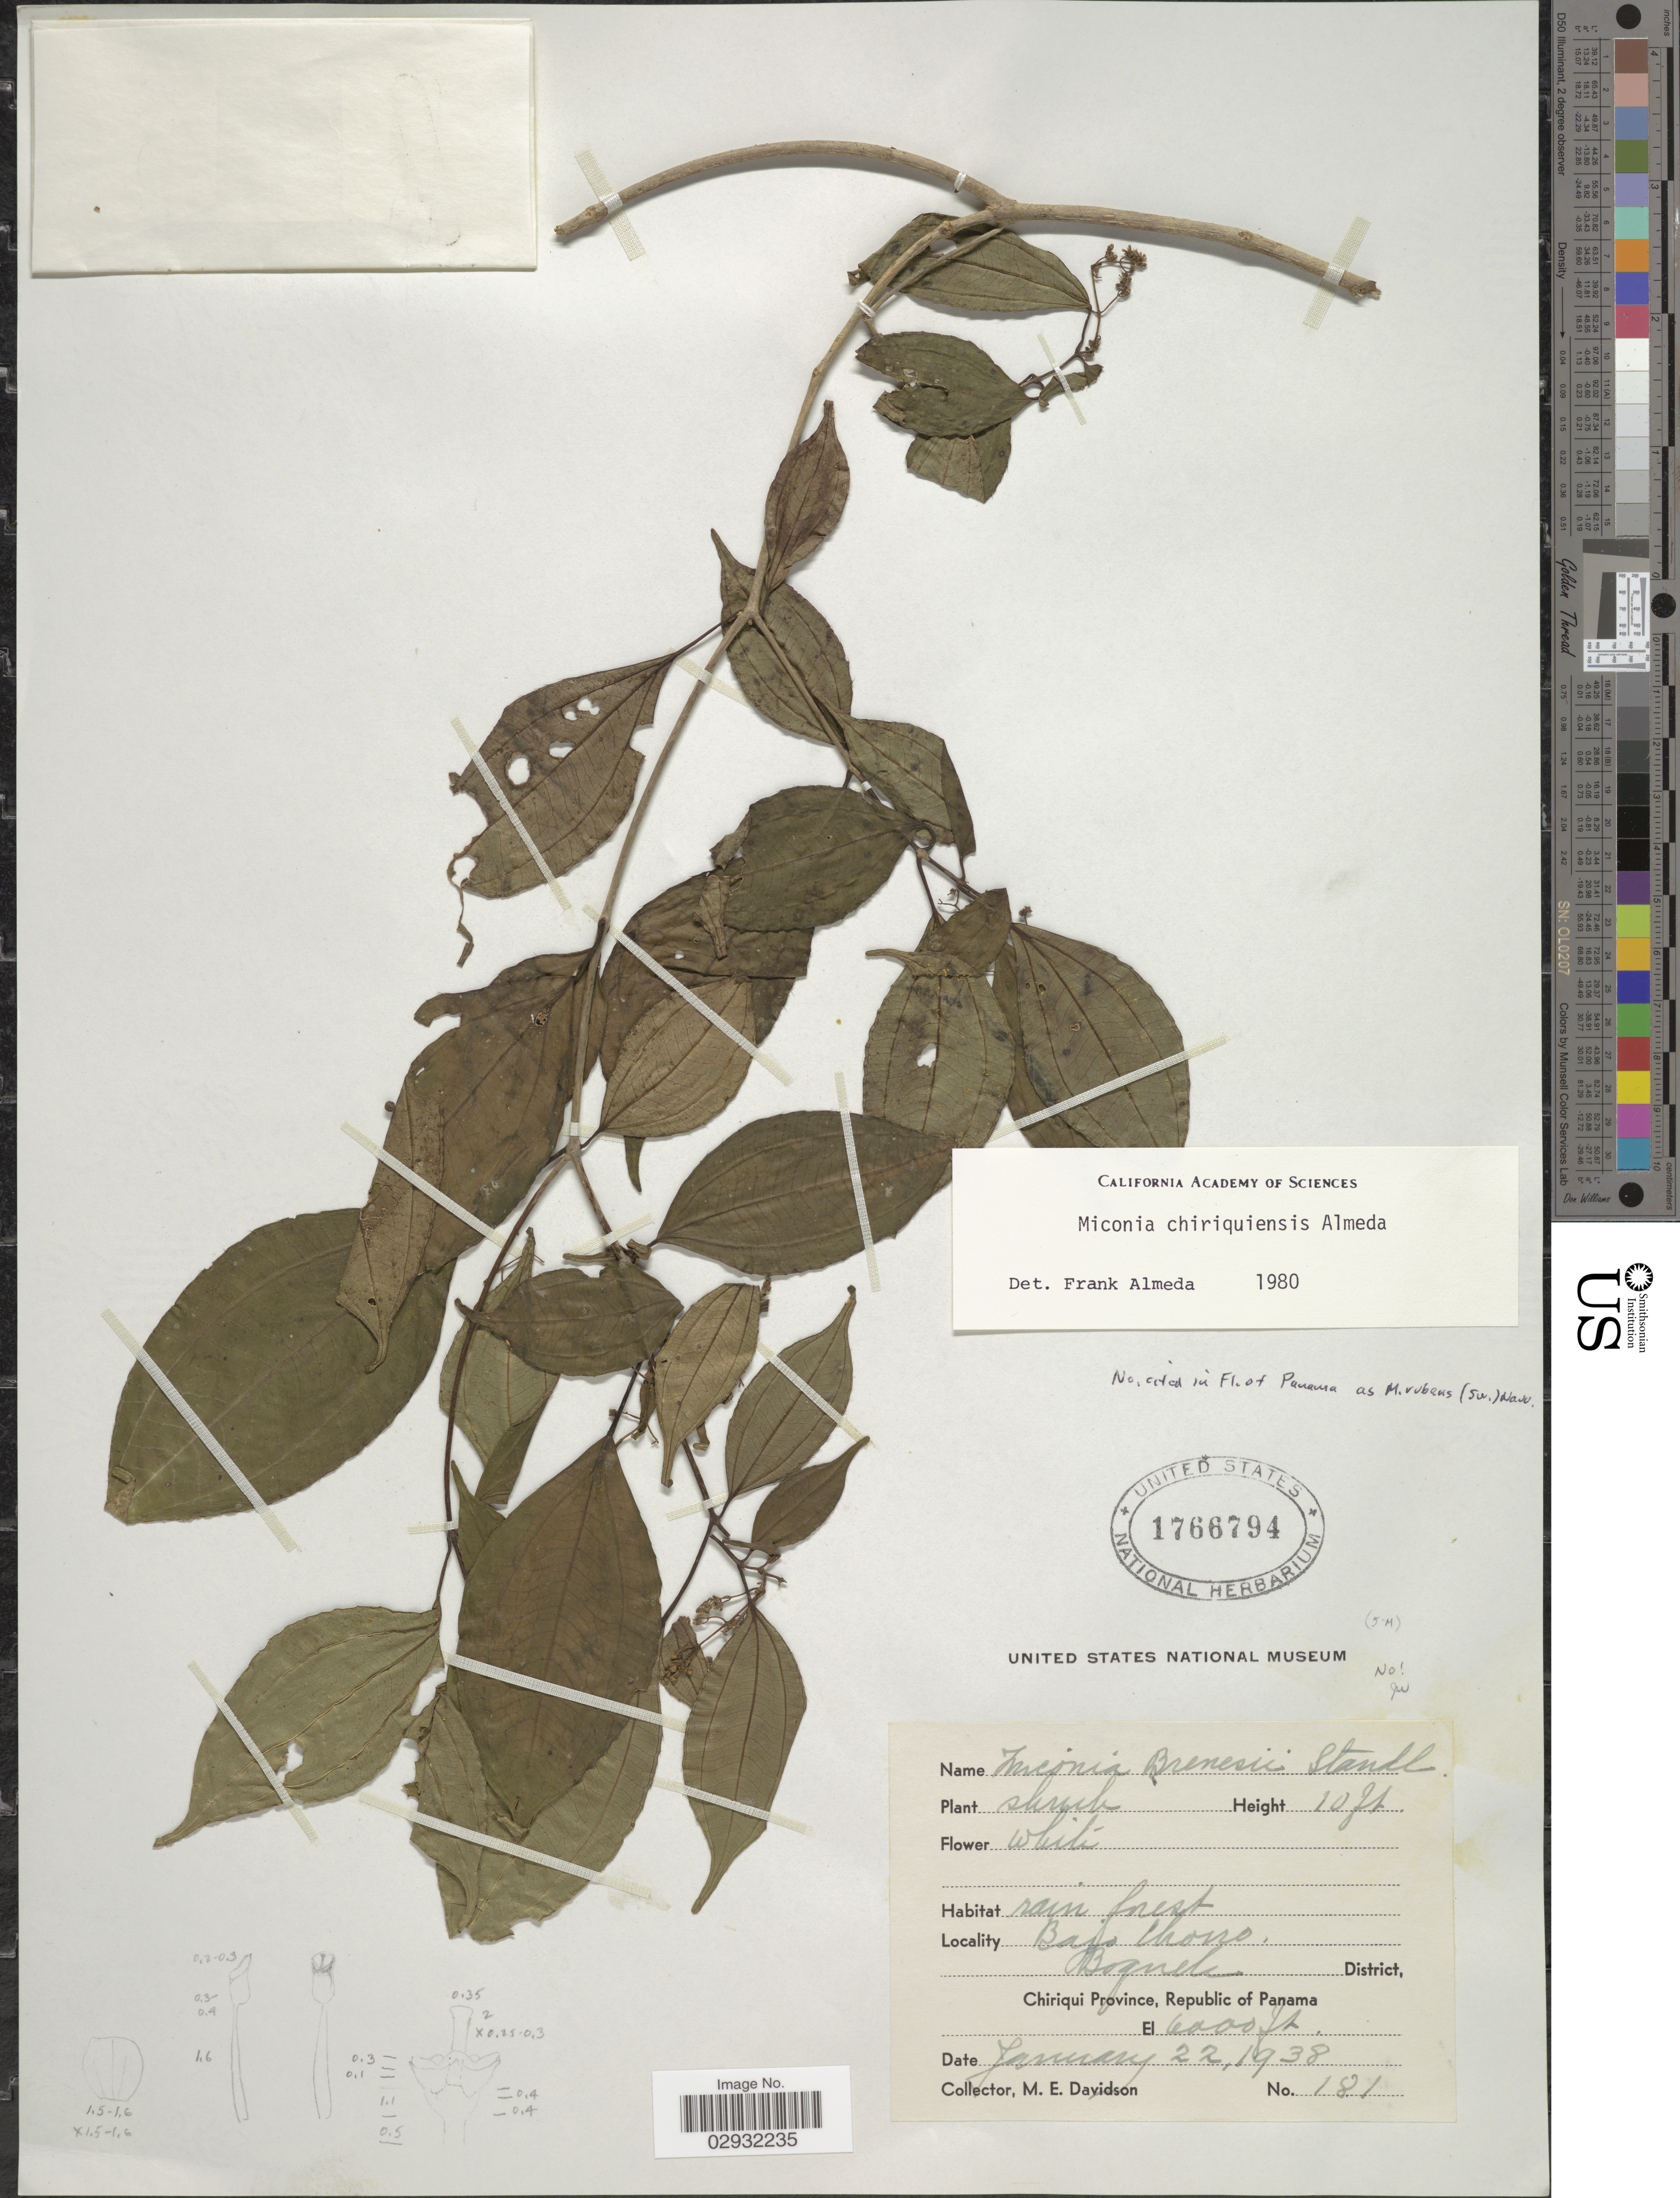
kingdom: Plantae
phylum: Tracheophyta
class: Magnoliopsida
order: Myrtales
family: Melastomataceae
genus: Miconia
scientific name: Miconia chiriquiensis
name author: Almeda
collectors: M. E. Davidson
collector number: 181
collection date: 1938-01-22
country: Panama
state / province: Chiriqui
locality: Bajo Chono, Boguete District, Chiriqui Province, Republic of Panama.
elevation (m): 1829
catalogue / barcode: US 1766794